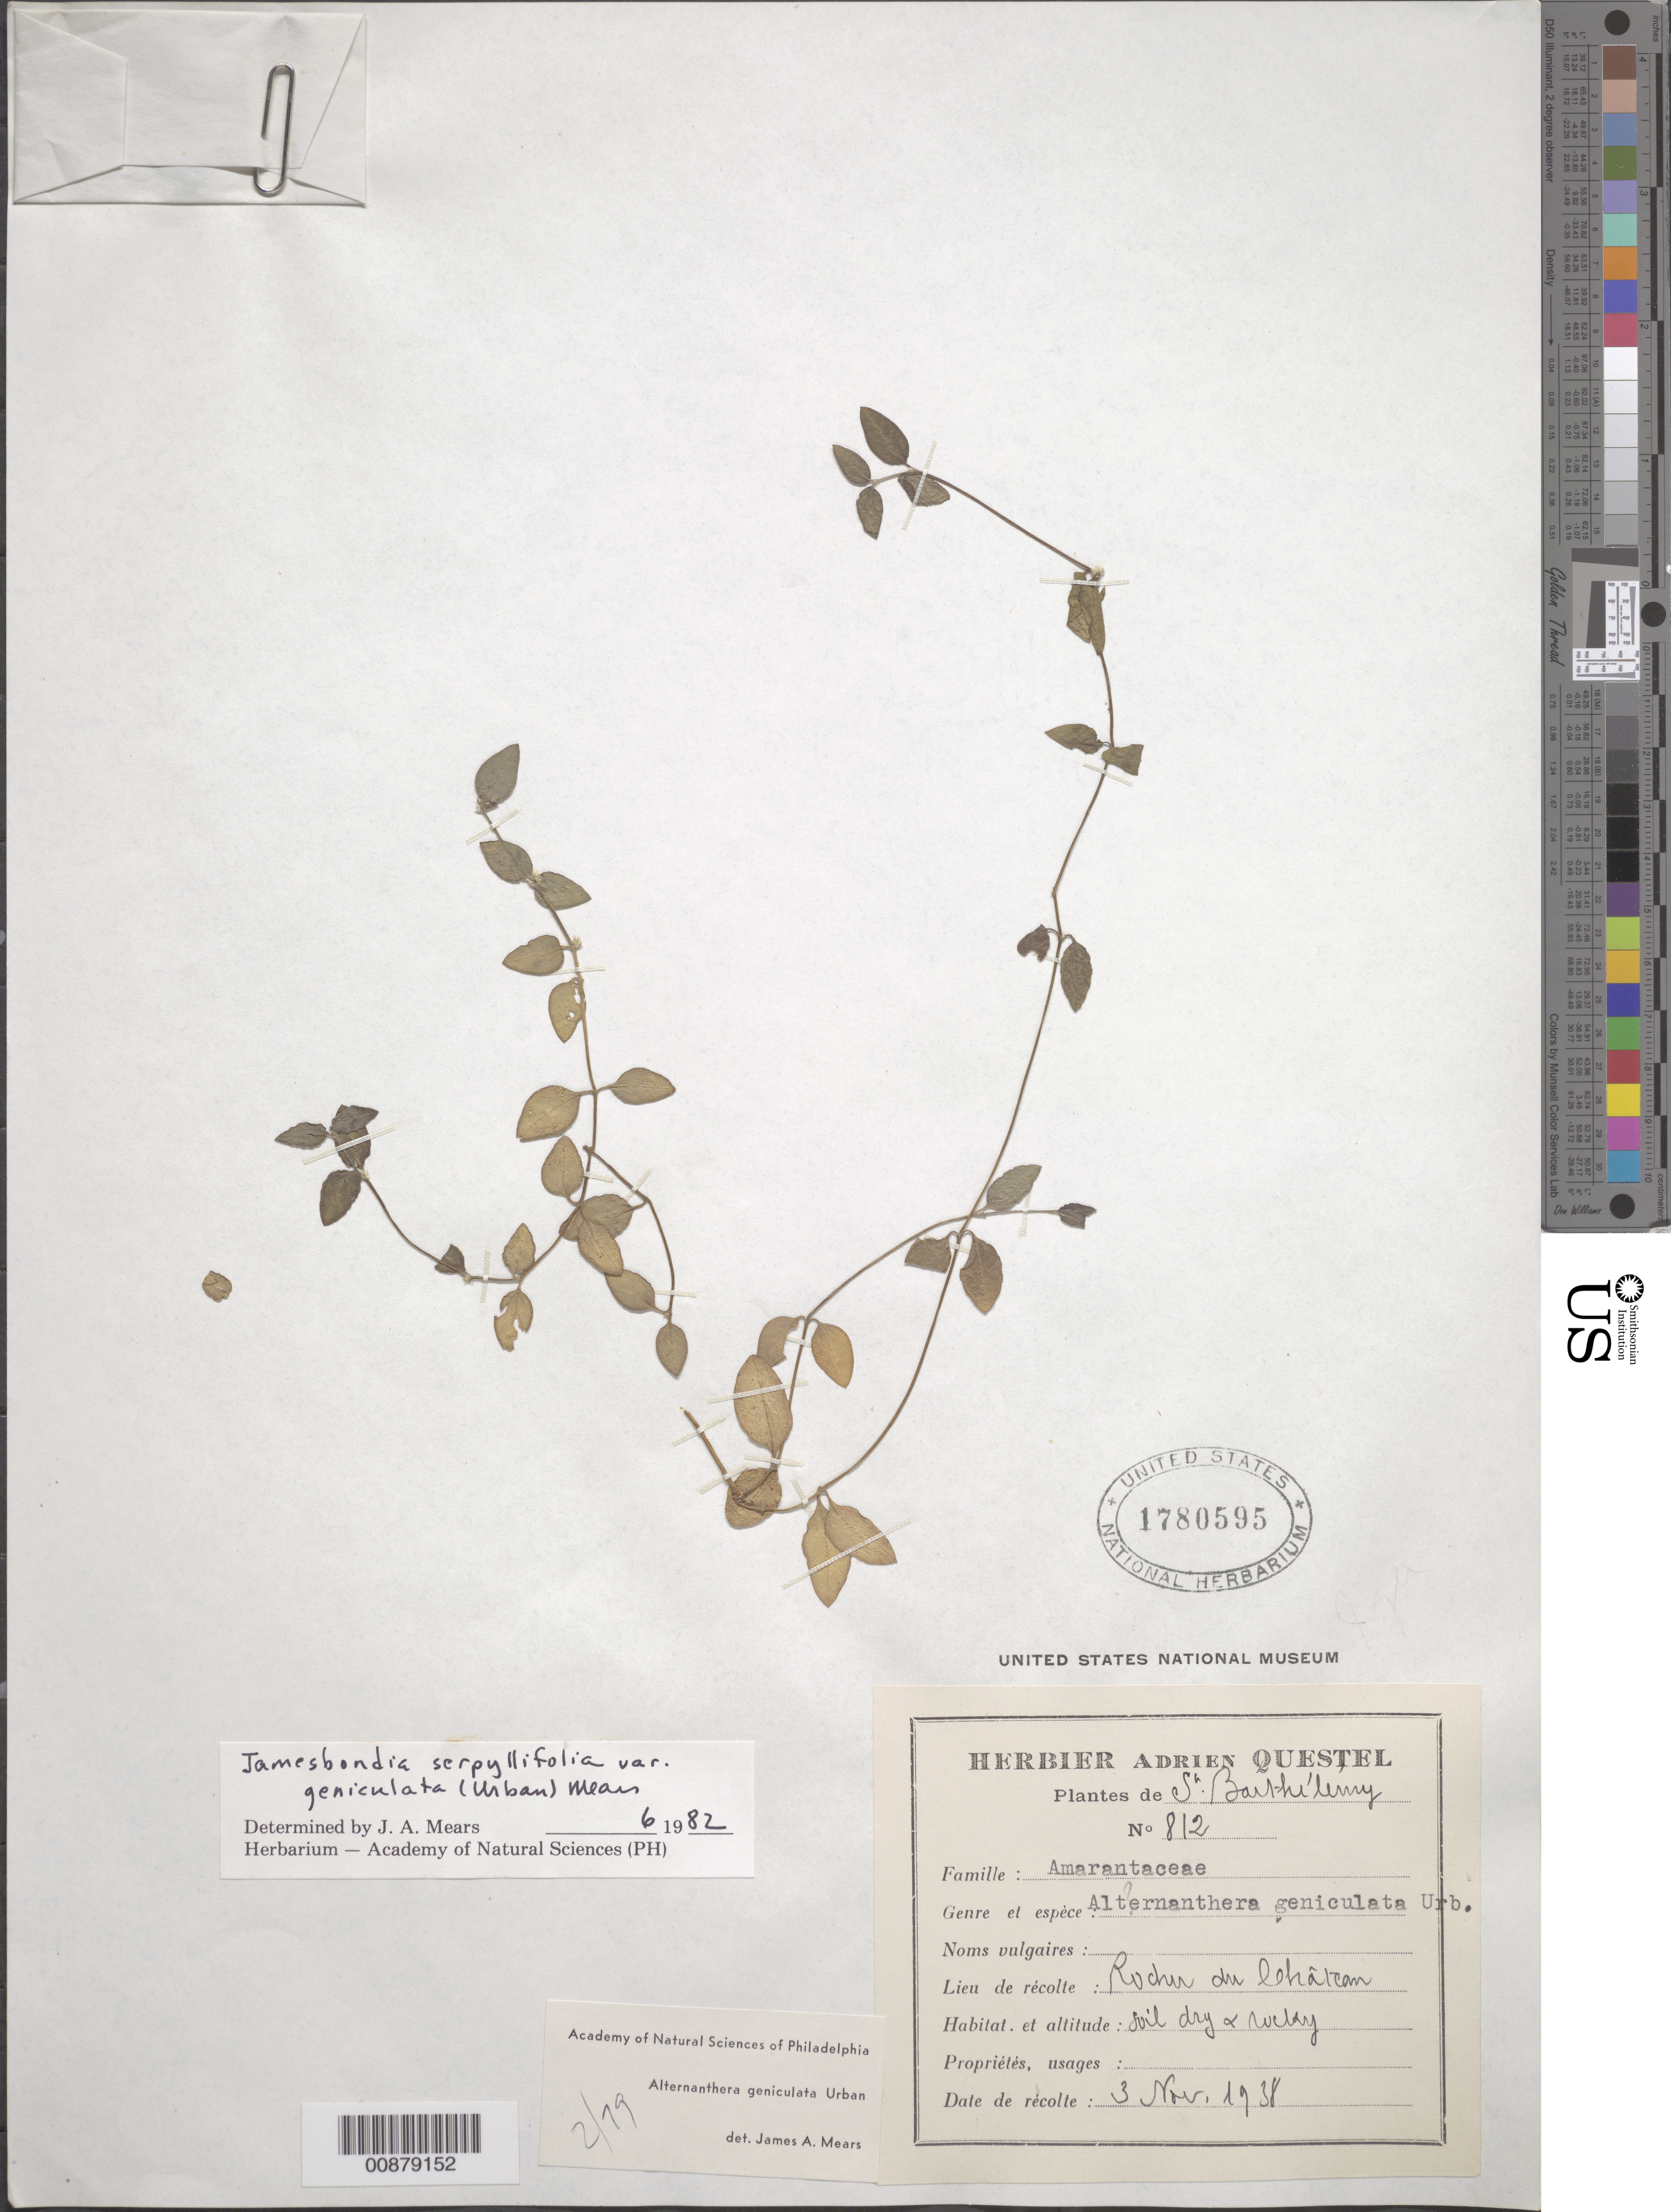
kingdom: Plantae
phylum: Tracheophyta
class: Magnoliopsida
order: Caryophyllales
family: Amaranthaceae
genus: Alternanthera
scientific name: Alternanthera geniculata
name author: Urb.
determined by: Mears, J. A., (PH), Academy of Natural Sciences of Philadelphia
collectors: A. Questel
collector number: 812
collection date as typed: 03 Nov 1938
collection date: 1938-11-03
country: Saint Barthélemy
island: St. Barthélemy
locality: Rocher du Chateau.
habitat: Soil dry and rocky.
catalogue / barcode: US 1780595